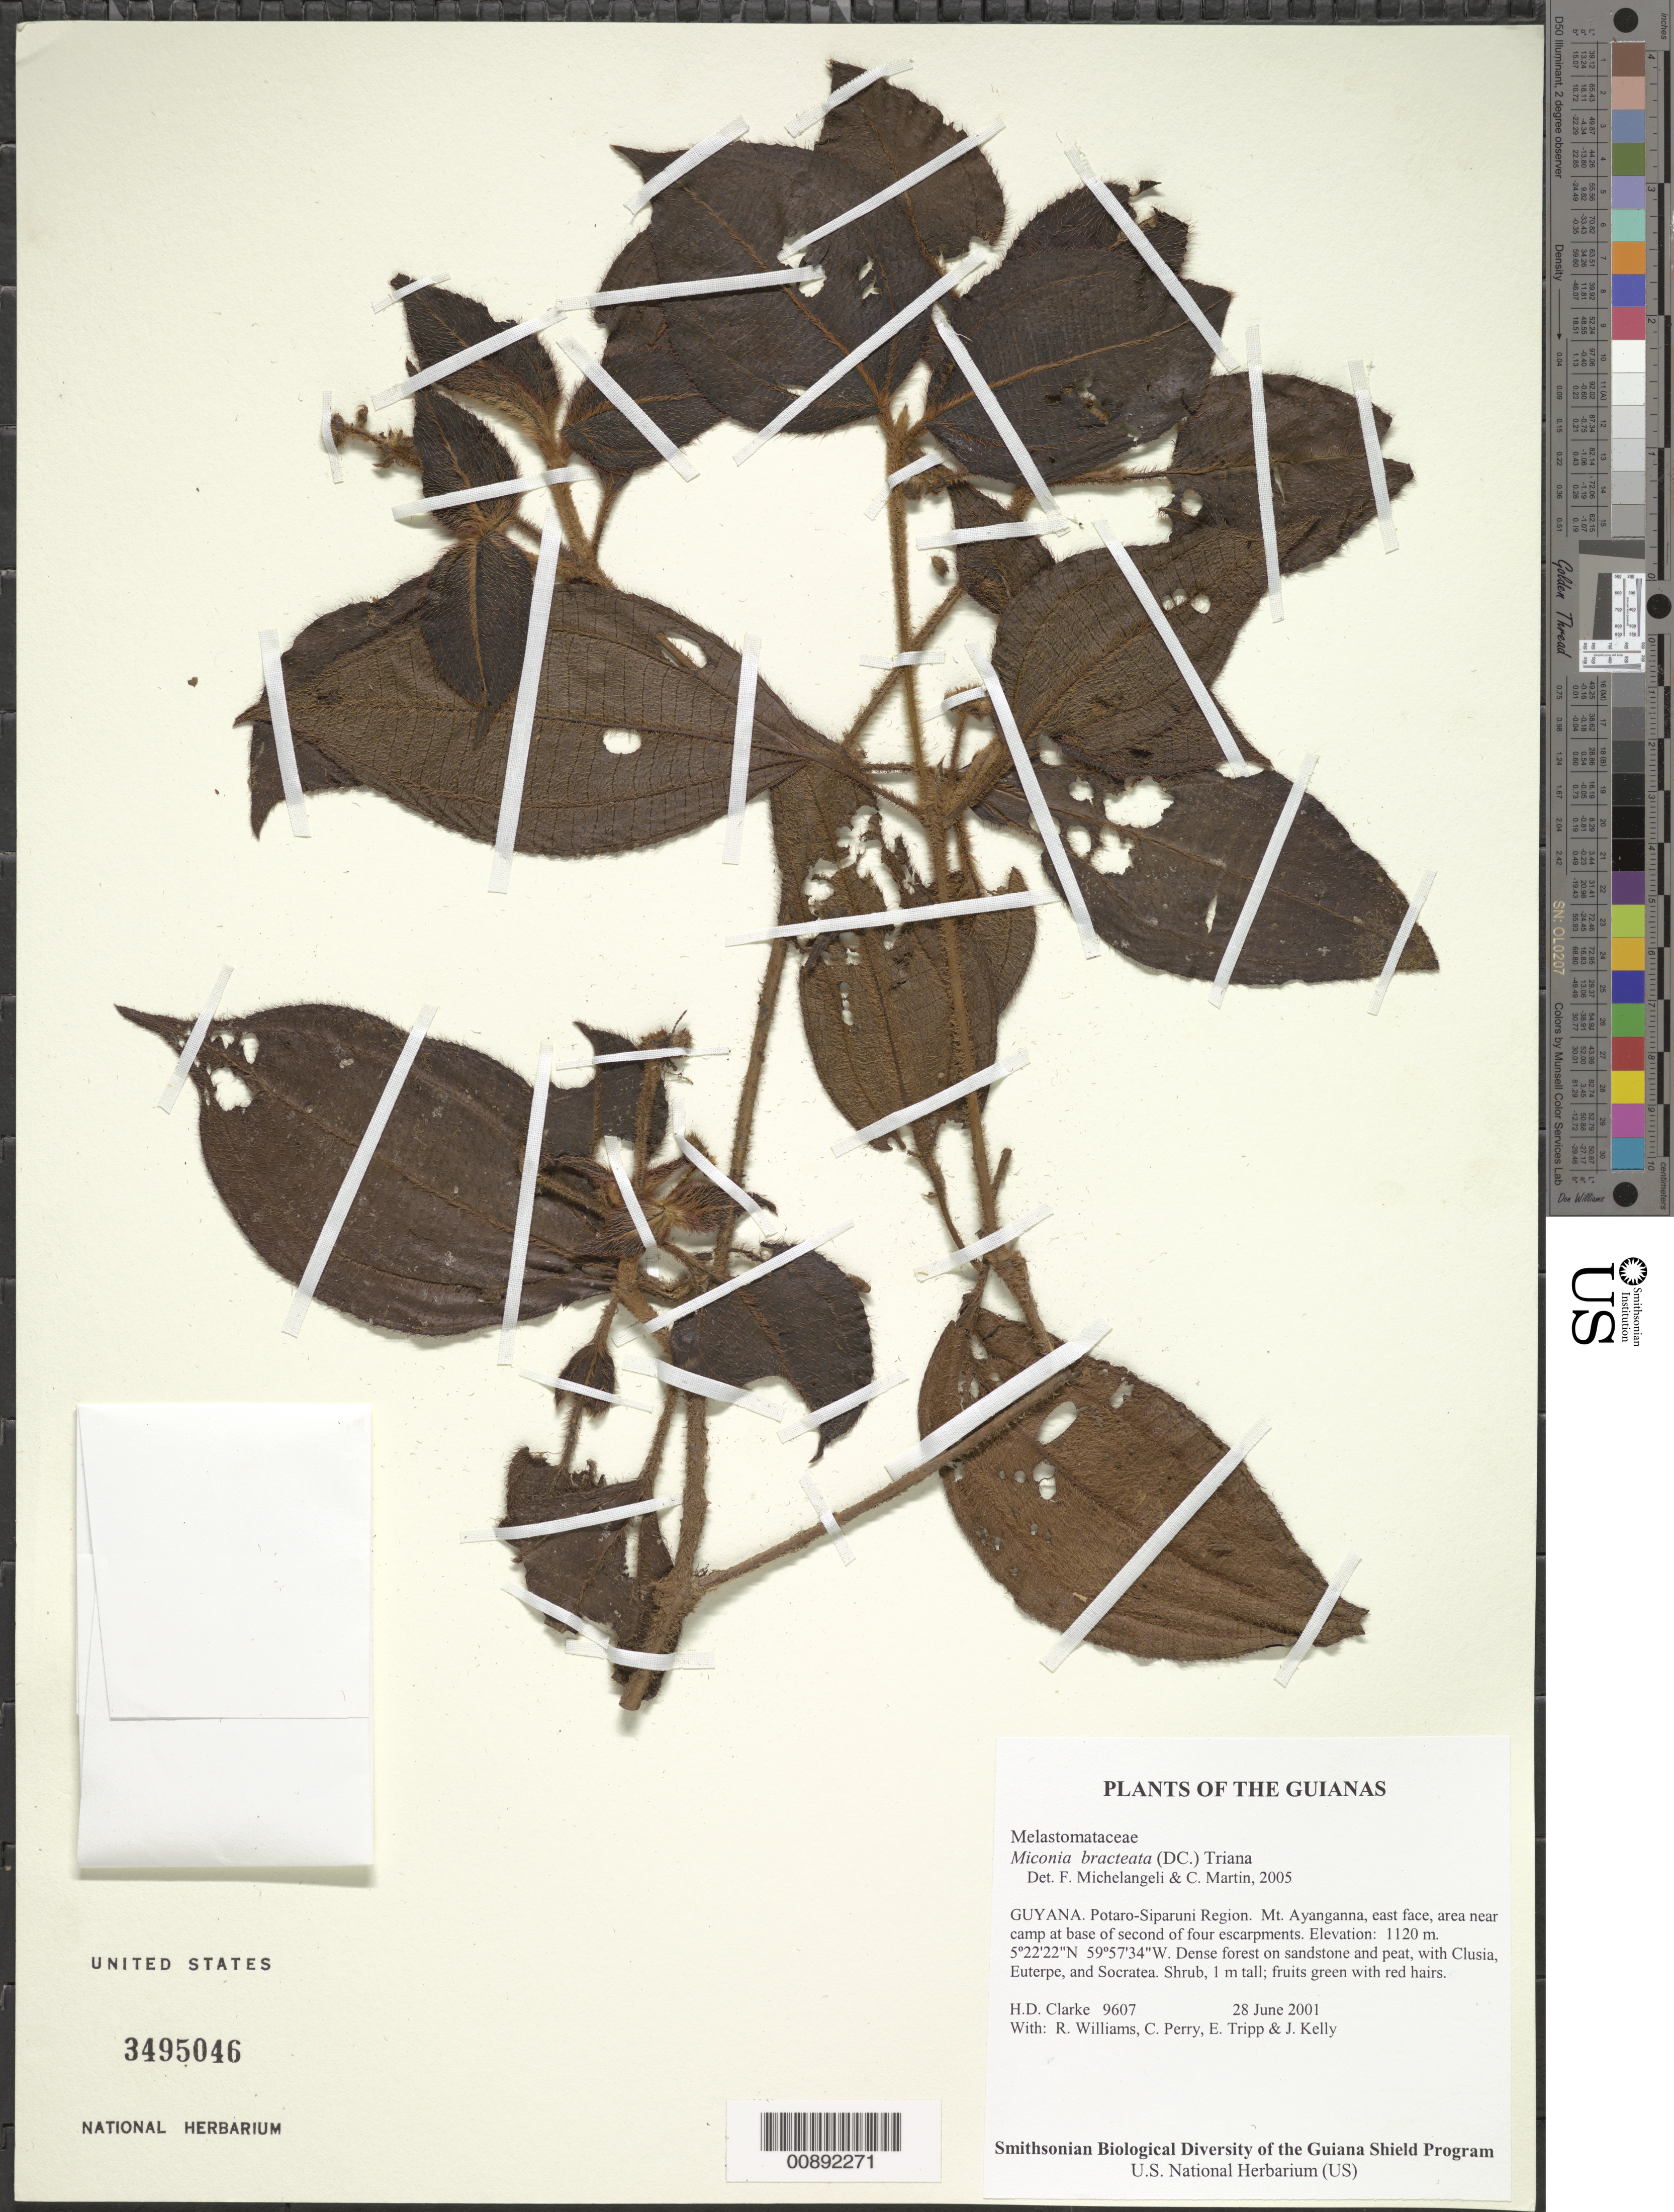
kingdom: Plantae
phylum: Tracheophyta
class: Magnoliopsida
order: Myrtales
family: Melastomataceae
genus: Miconia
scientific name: Miconia bracteata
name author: (DC.) Triana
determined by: Michelangeli, F. A.; Martin, C.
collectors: H. D. Clarke, R. Williams, C. Perry, E. Tripp & J. Kelly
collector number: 9607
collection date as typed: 28 June 2001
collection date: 2001-06-28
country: Guyana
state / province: Potaro-Siparuni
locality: Mt. Ayanganna, east face, area near camp at base of second of four escarpments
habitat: Dense forest on sandstone and peat, with Clusia, Euterpe, and Socratea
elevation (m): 1120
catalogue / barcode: US 3495046